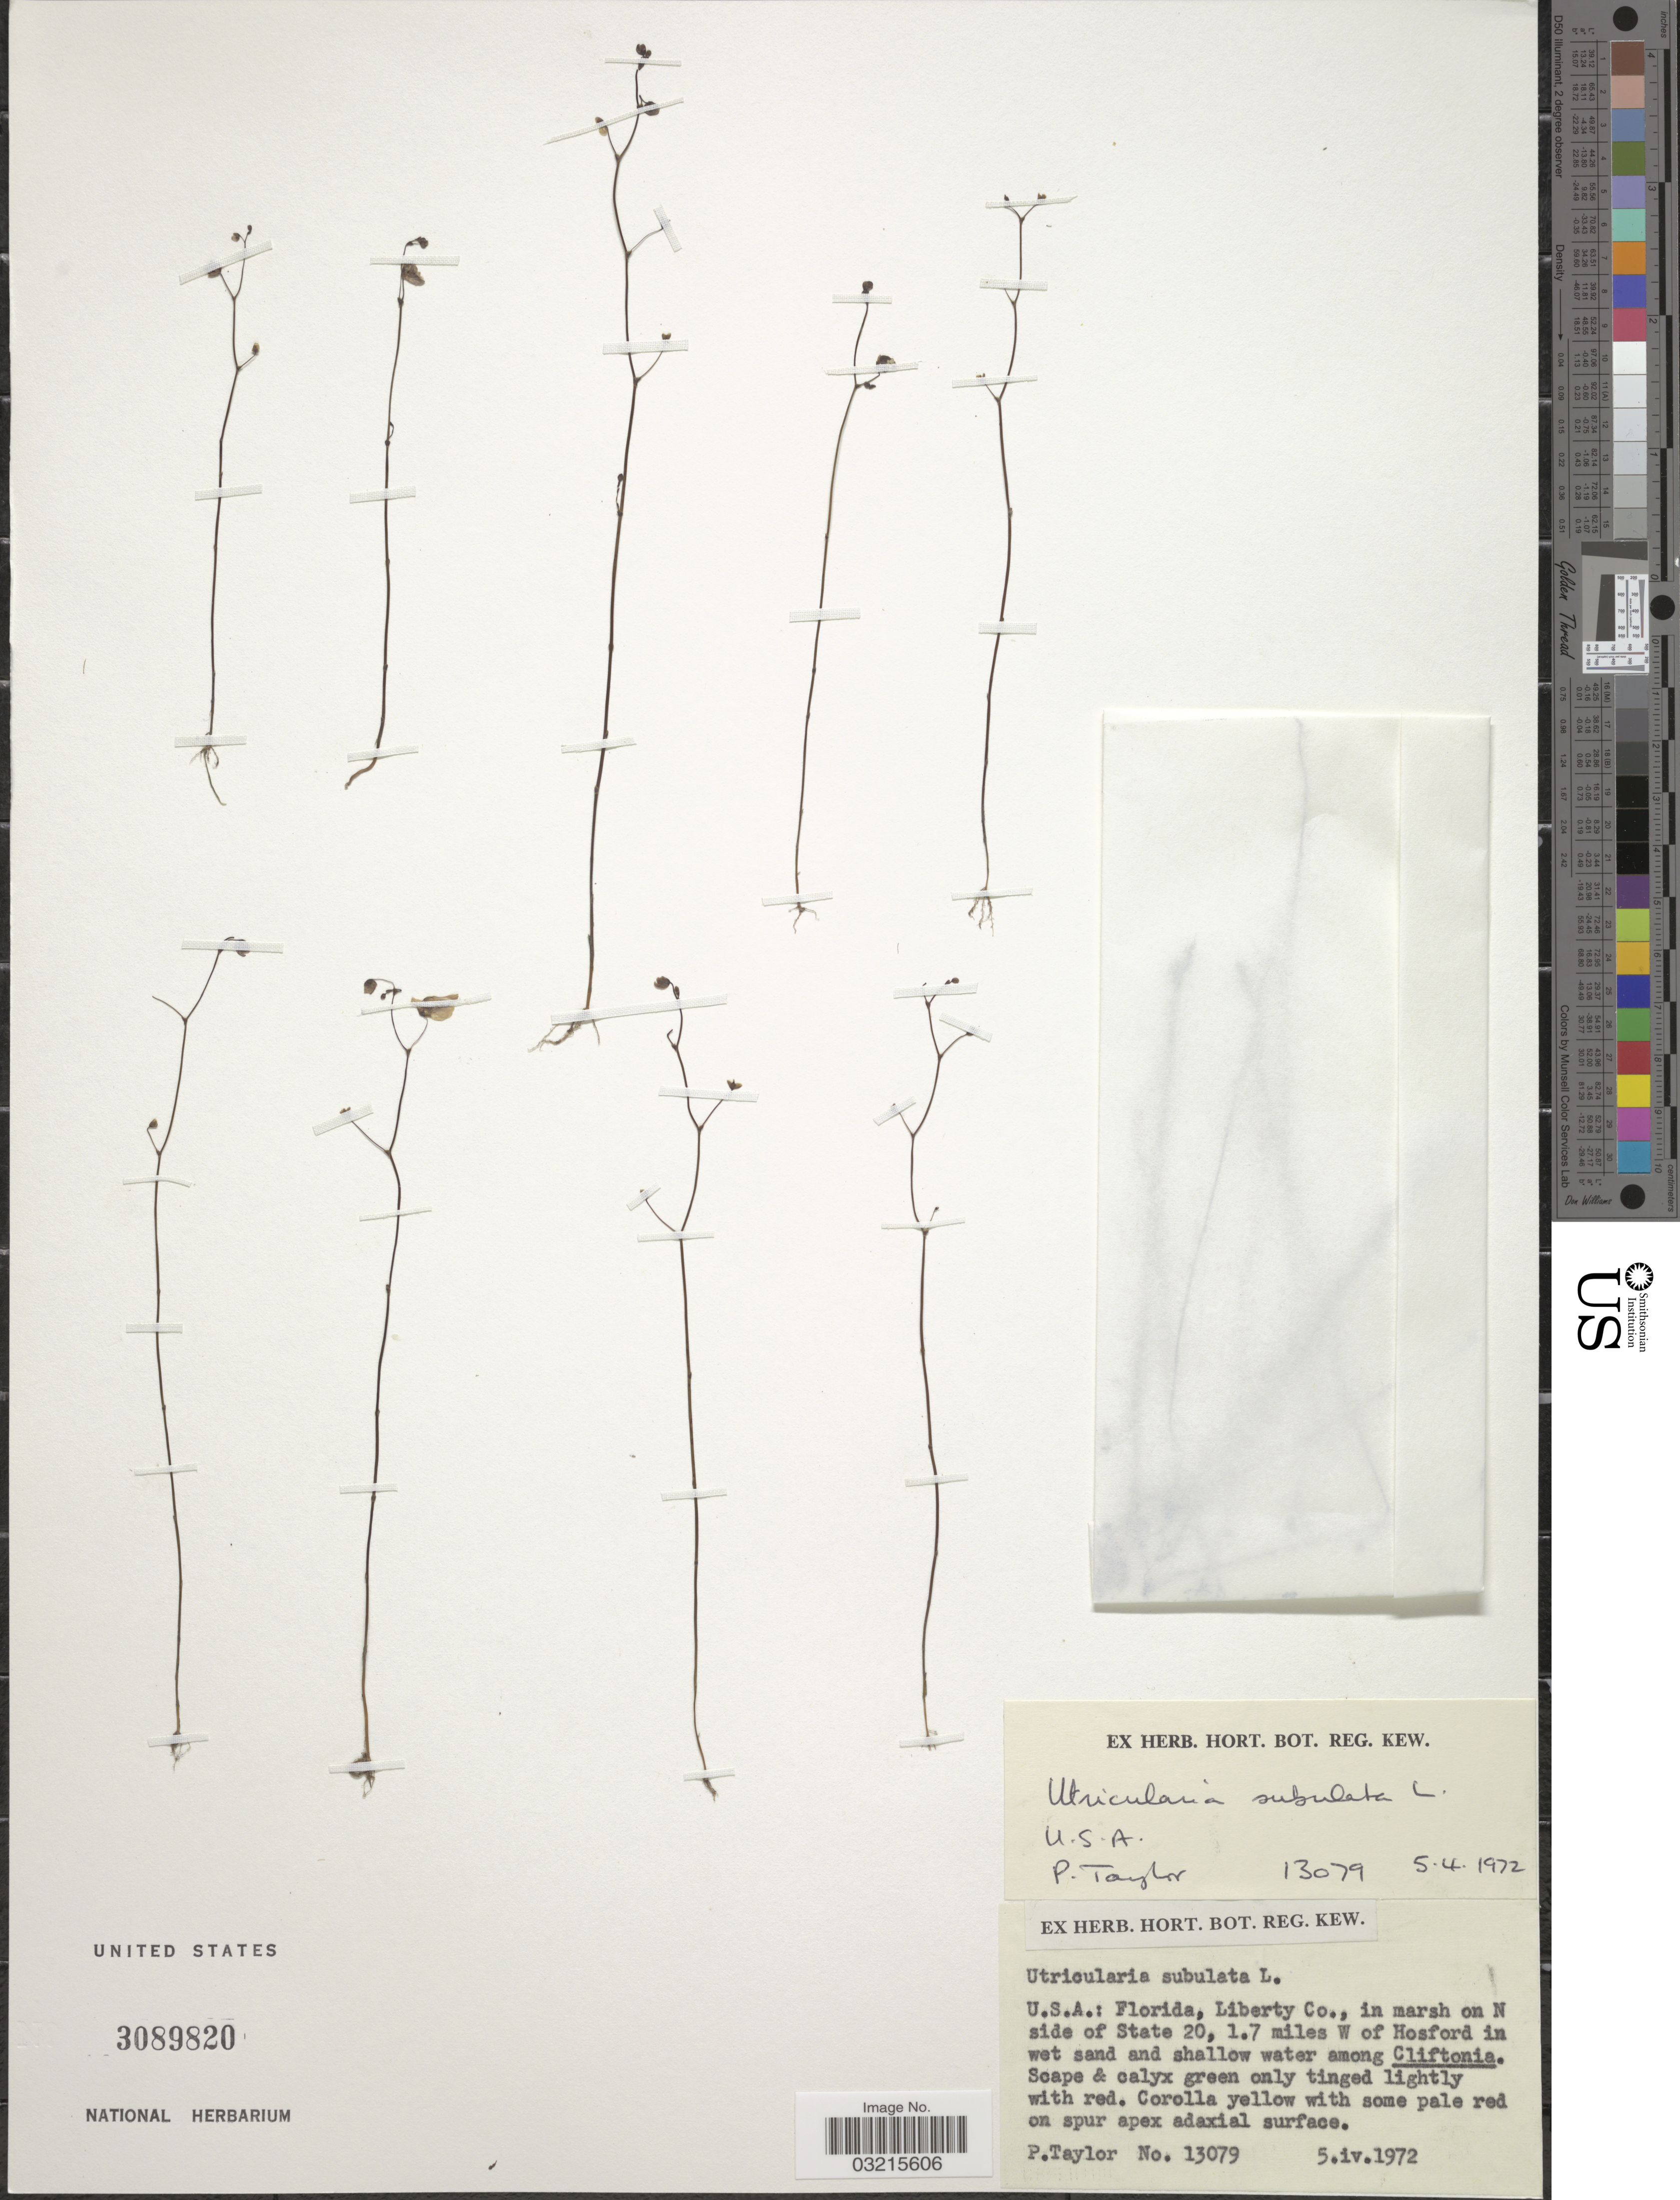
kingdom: Plantae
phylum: Tracheophyta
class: Magnoliopsida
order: Lamiales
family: Lentibulariaceae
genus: Utricularia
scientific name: Utricularia subulata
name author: L.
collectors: P. Taylor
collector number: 13079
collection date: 1972-04-05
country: United States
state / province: Florida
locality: Liberty Co., in marsh on N side of State 20, 1.7 miles W of Hosford in wet sand and shallow water among Cliftonia.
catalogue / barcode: US 3089820